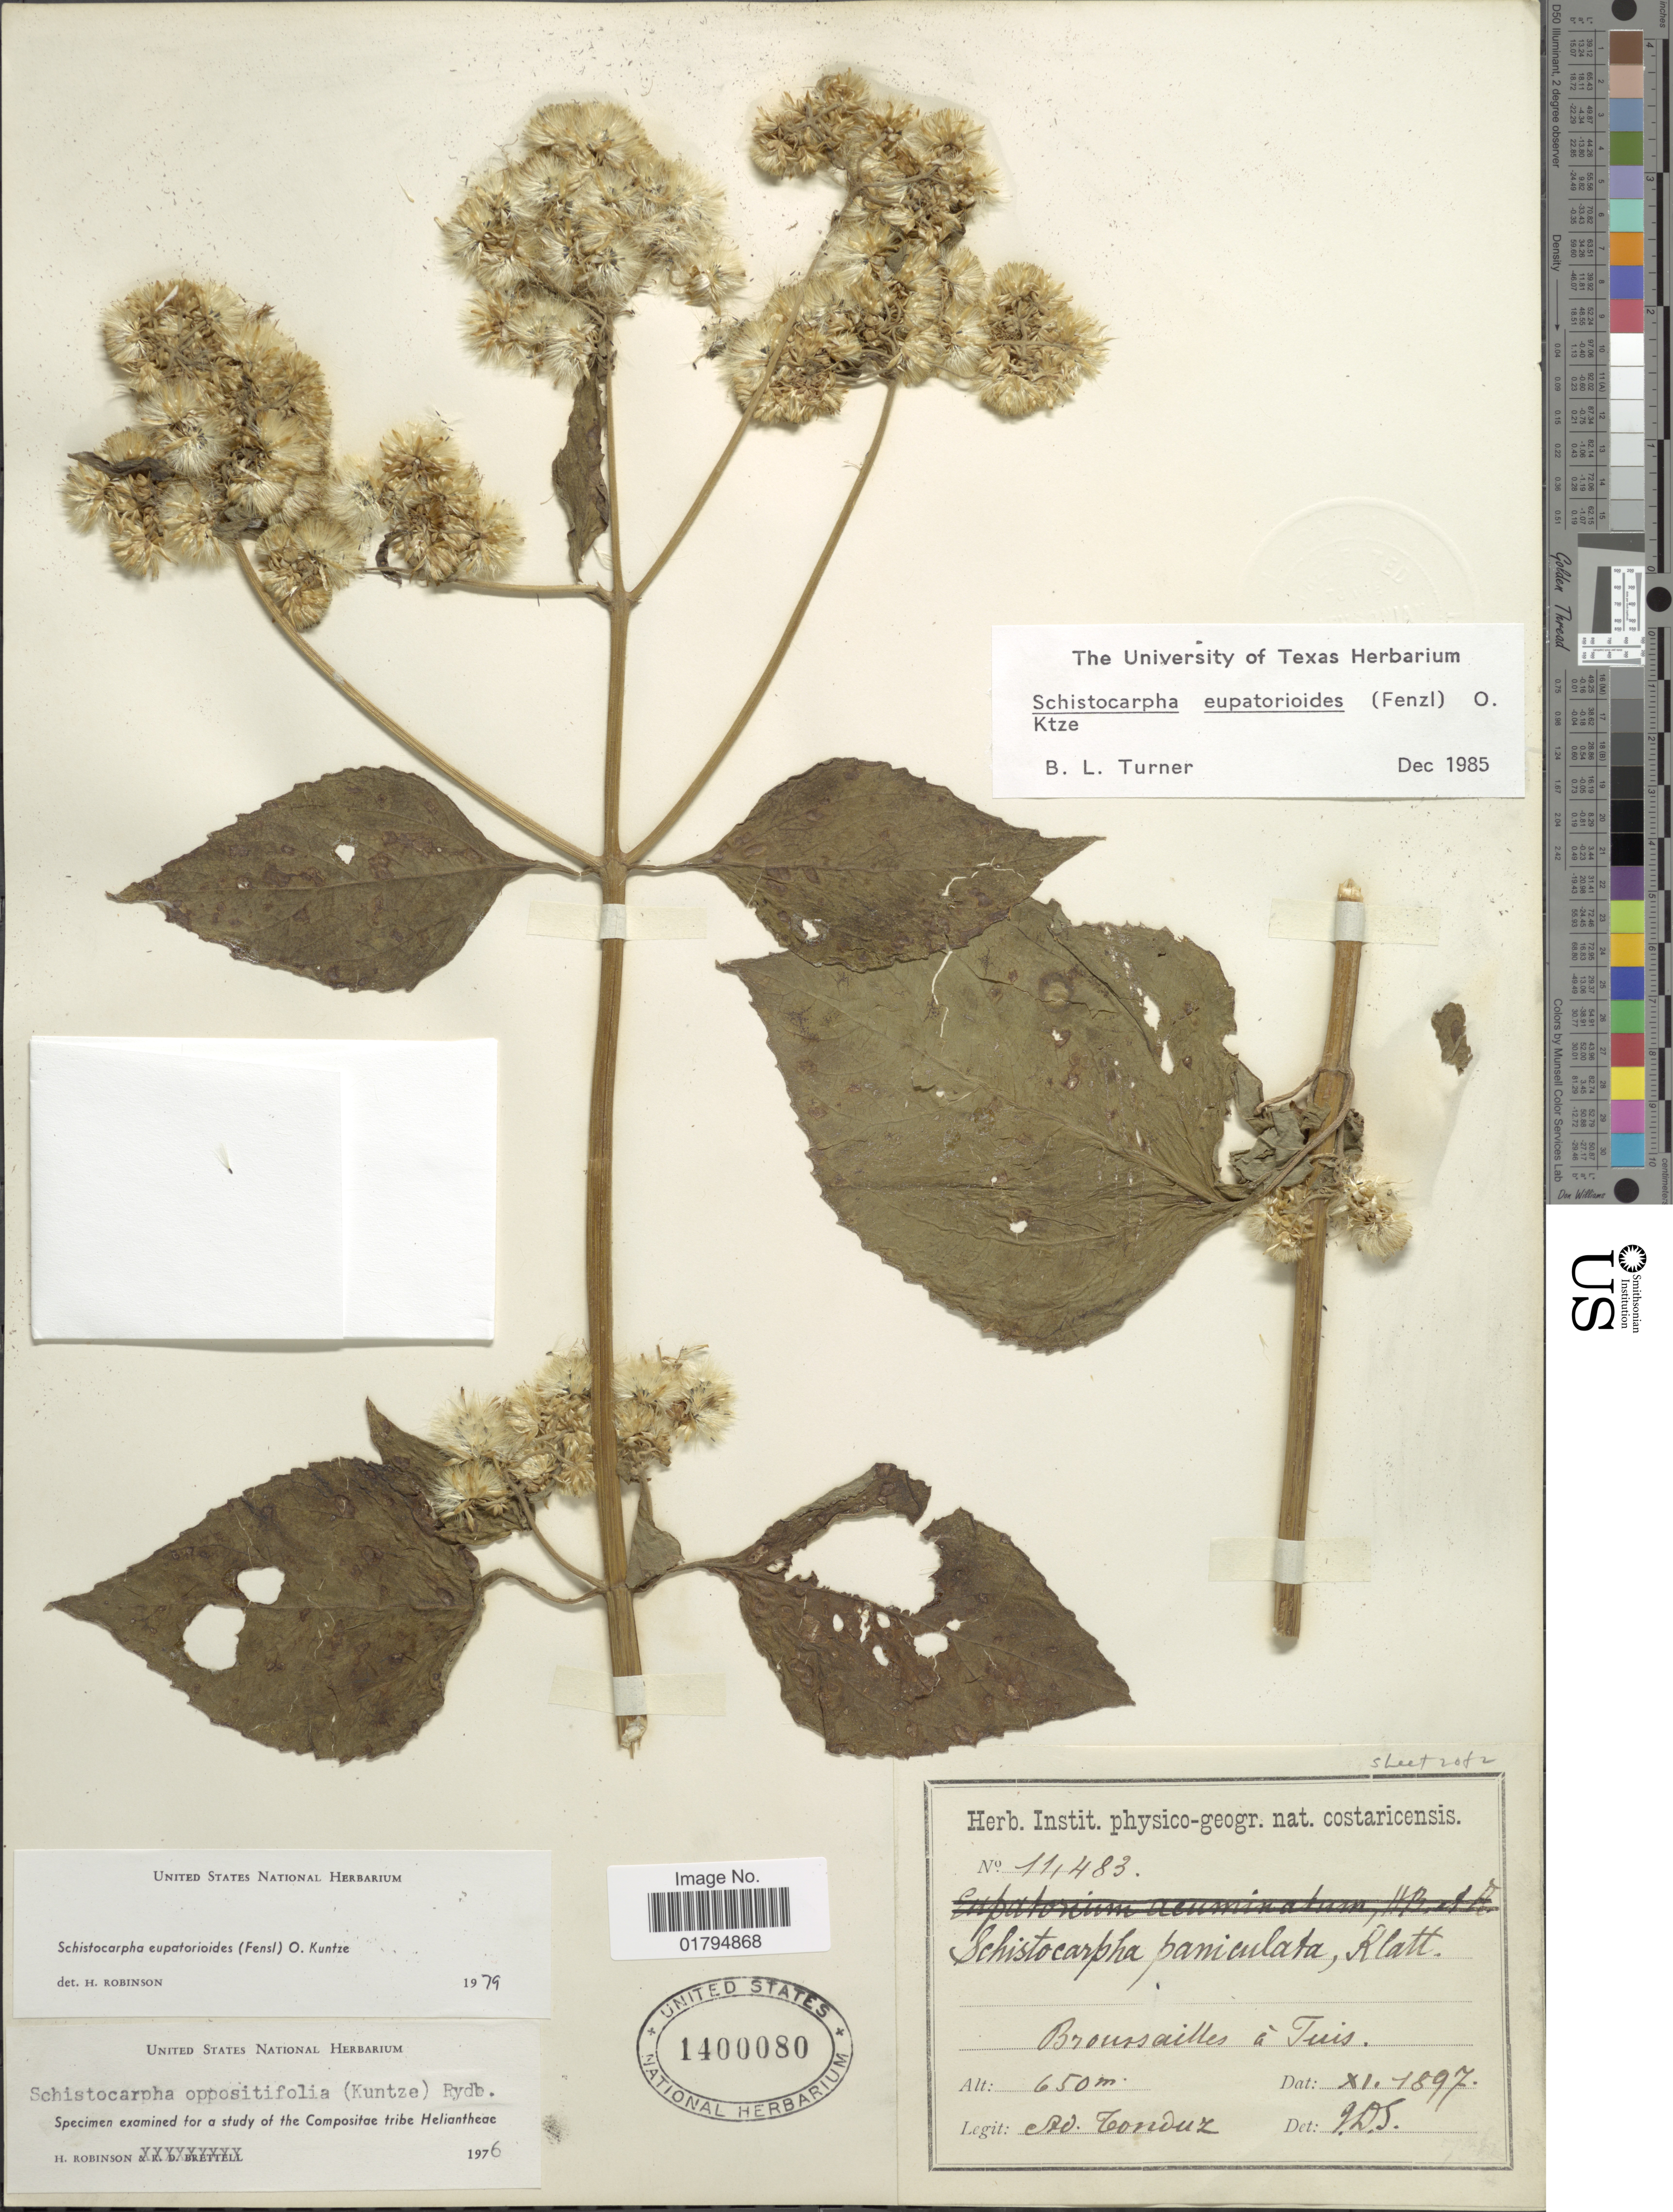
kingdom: Plantae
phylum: Tracheophyta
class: Magnoliopsida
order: Asterales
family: Asteraceae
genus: Schistocarpha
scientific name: Schistocarpha eupatorioides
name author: (Fenzl) Kuntze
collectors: A. Tonduz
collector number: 11483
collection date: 1897-11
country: Costa Rica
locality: Broussailles a Tuis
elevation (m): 650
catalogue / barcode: US 1400080